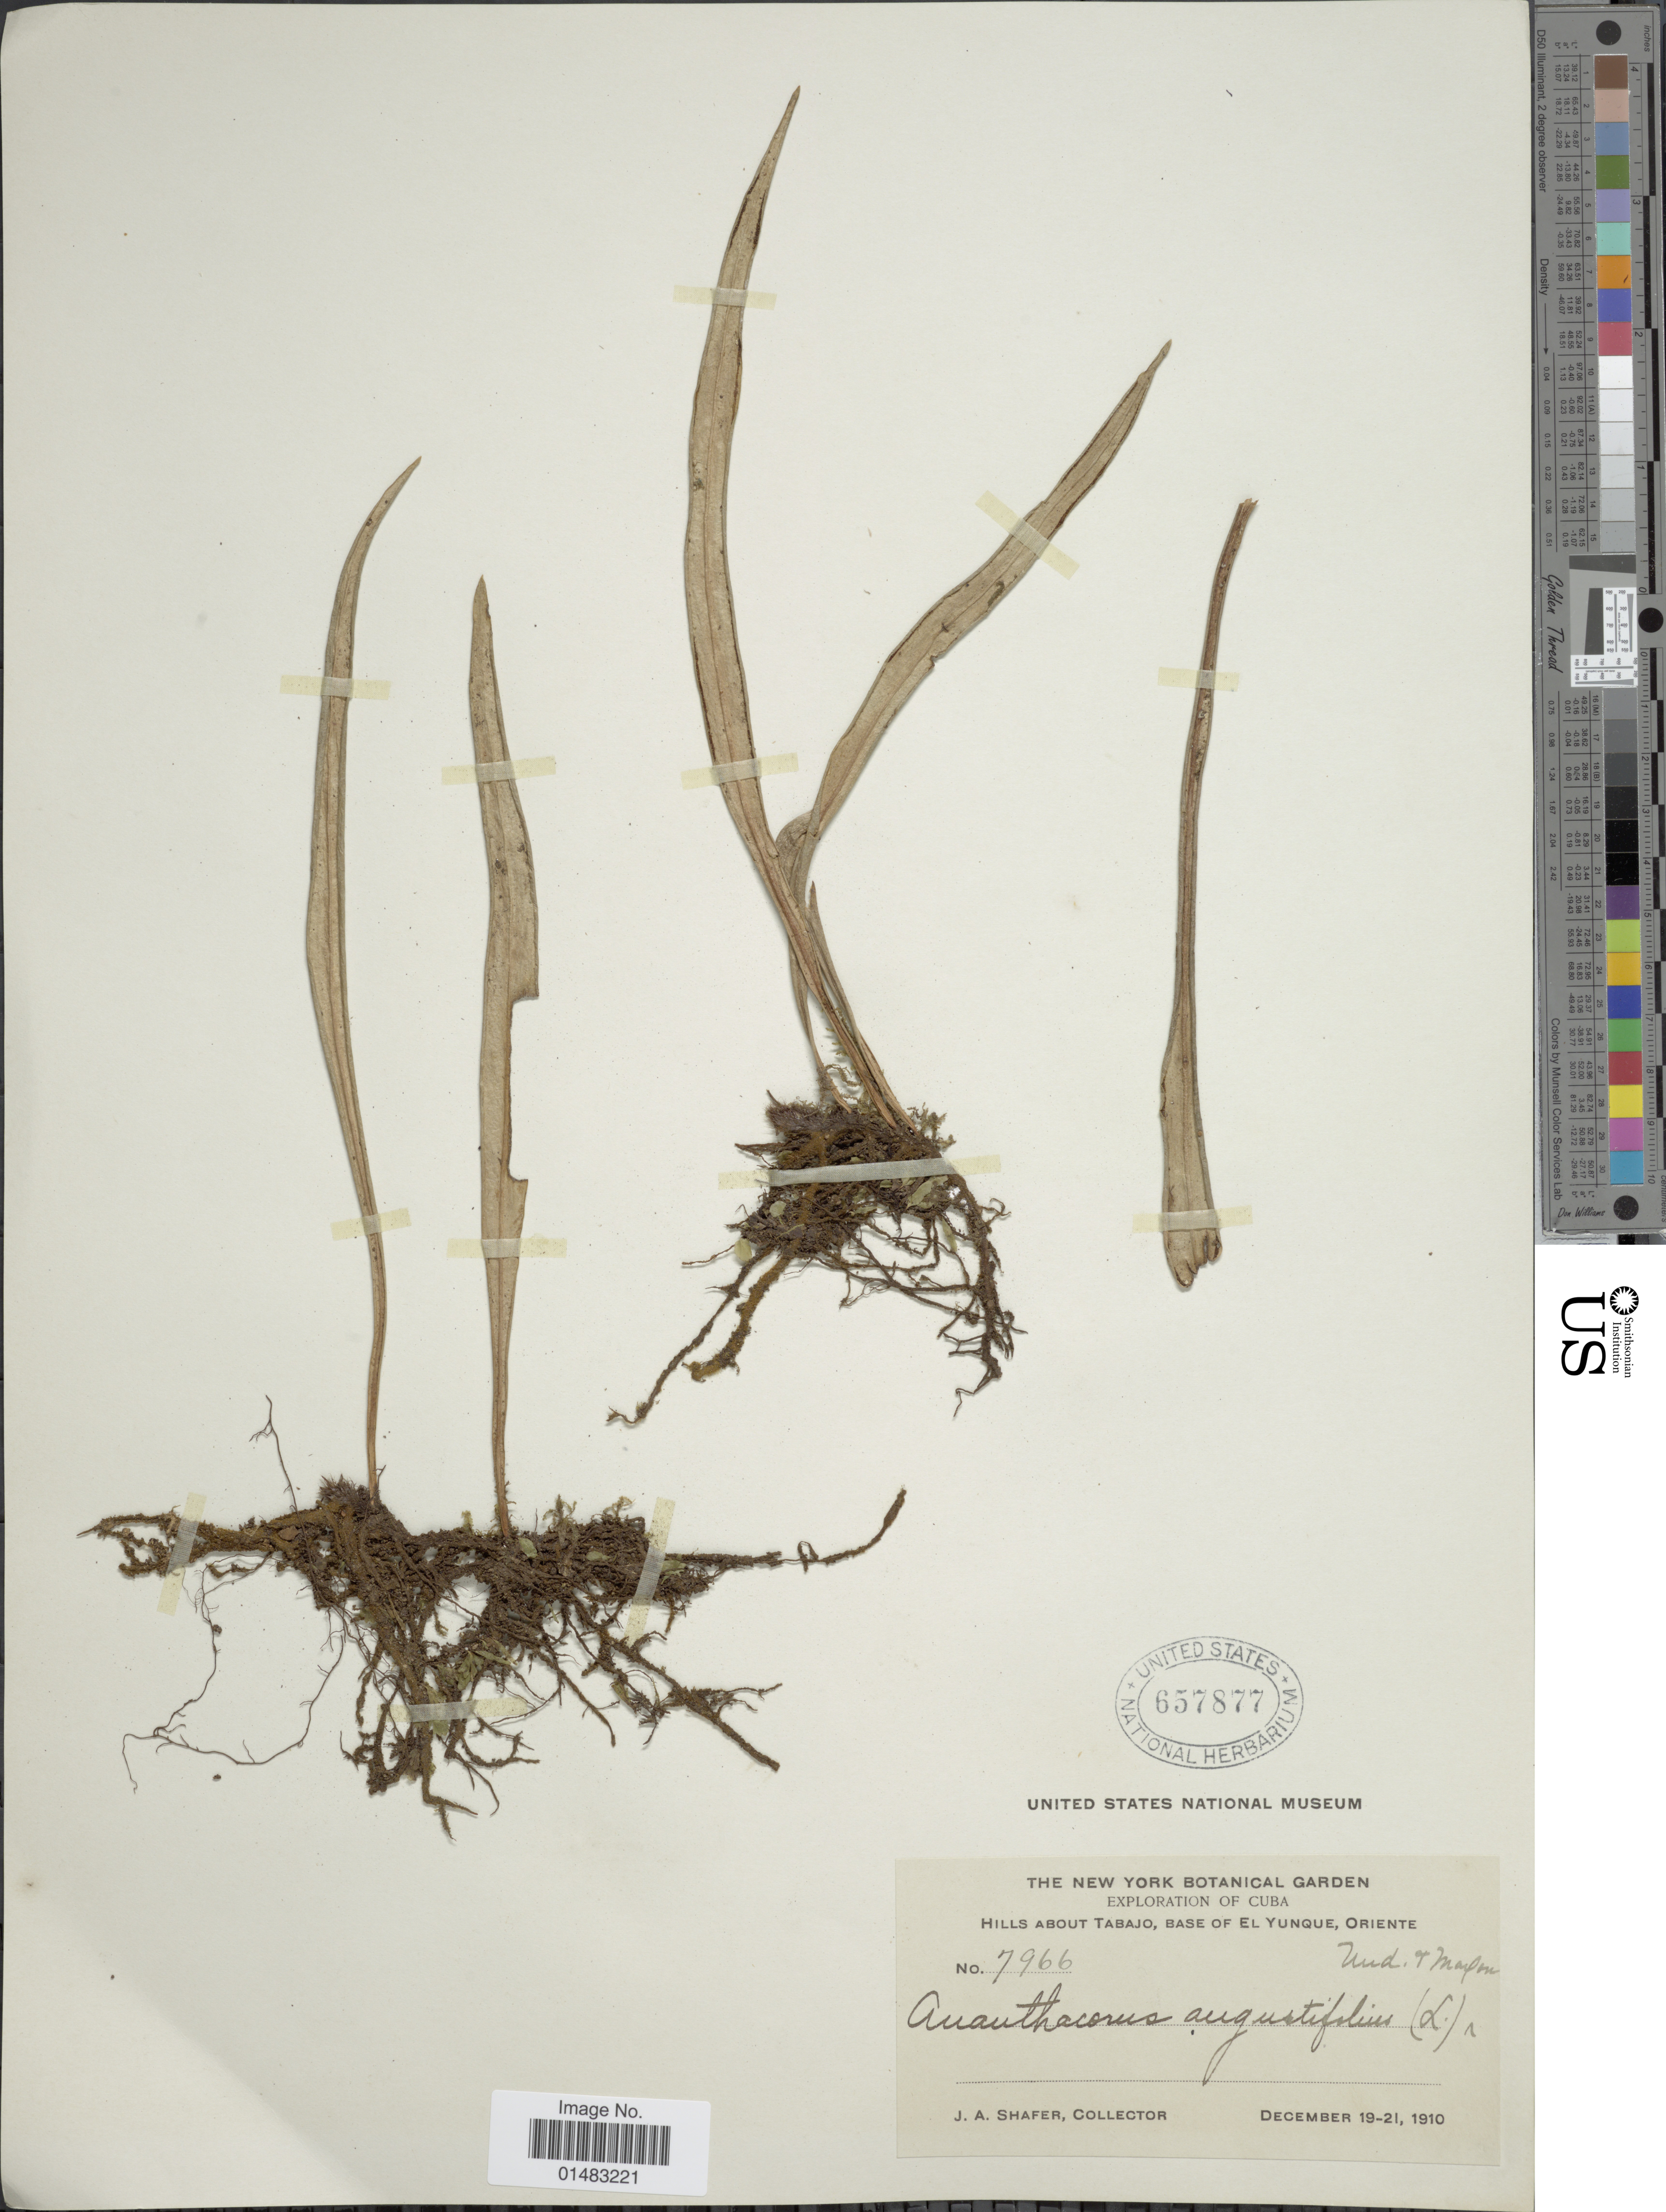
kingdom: Plantae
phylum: Tracheophyta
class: Polypodiopsida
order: Polypodiales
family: Pteridaceae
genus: Ananthacorus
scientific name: Ananthacorus angustifolius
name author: (Sw.) Underw. & Maxon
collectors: J. A. Shafer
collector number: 7966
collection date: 1910-12-19/1910-12-21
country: Cuba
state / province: Oriente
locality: Hills about Tabajo, Base of El Yunque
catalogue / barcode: US 657877